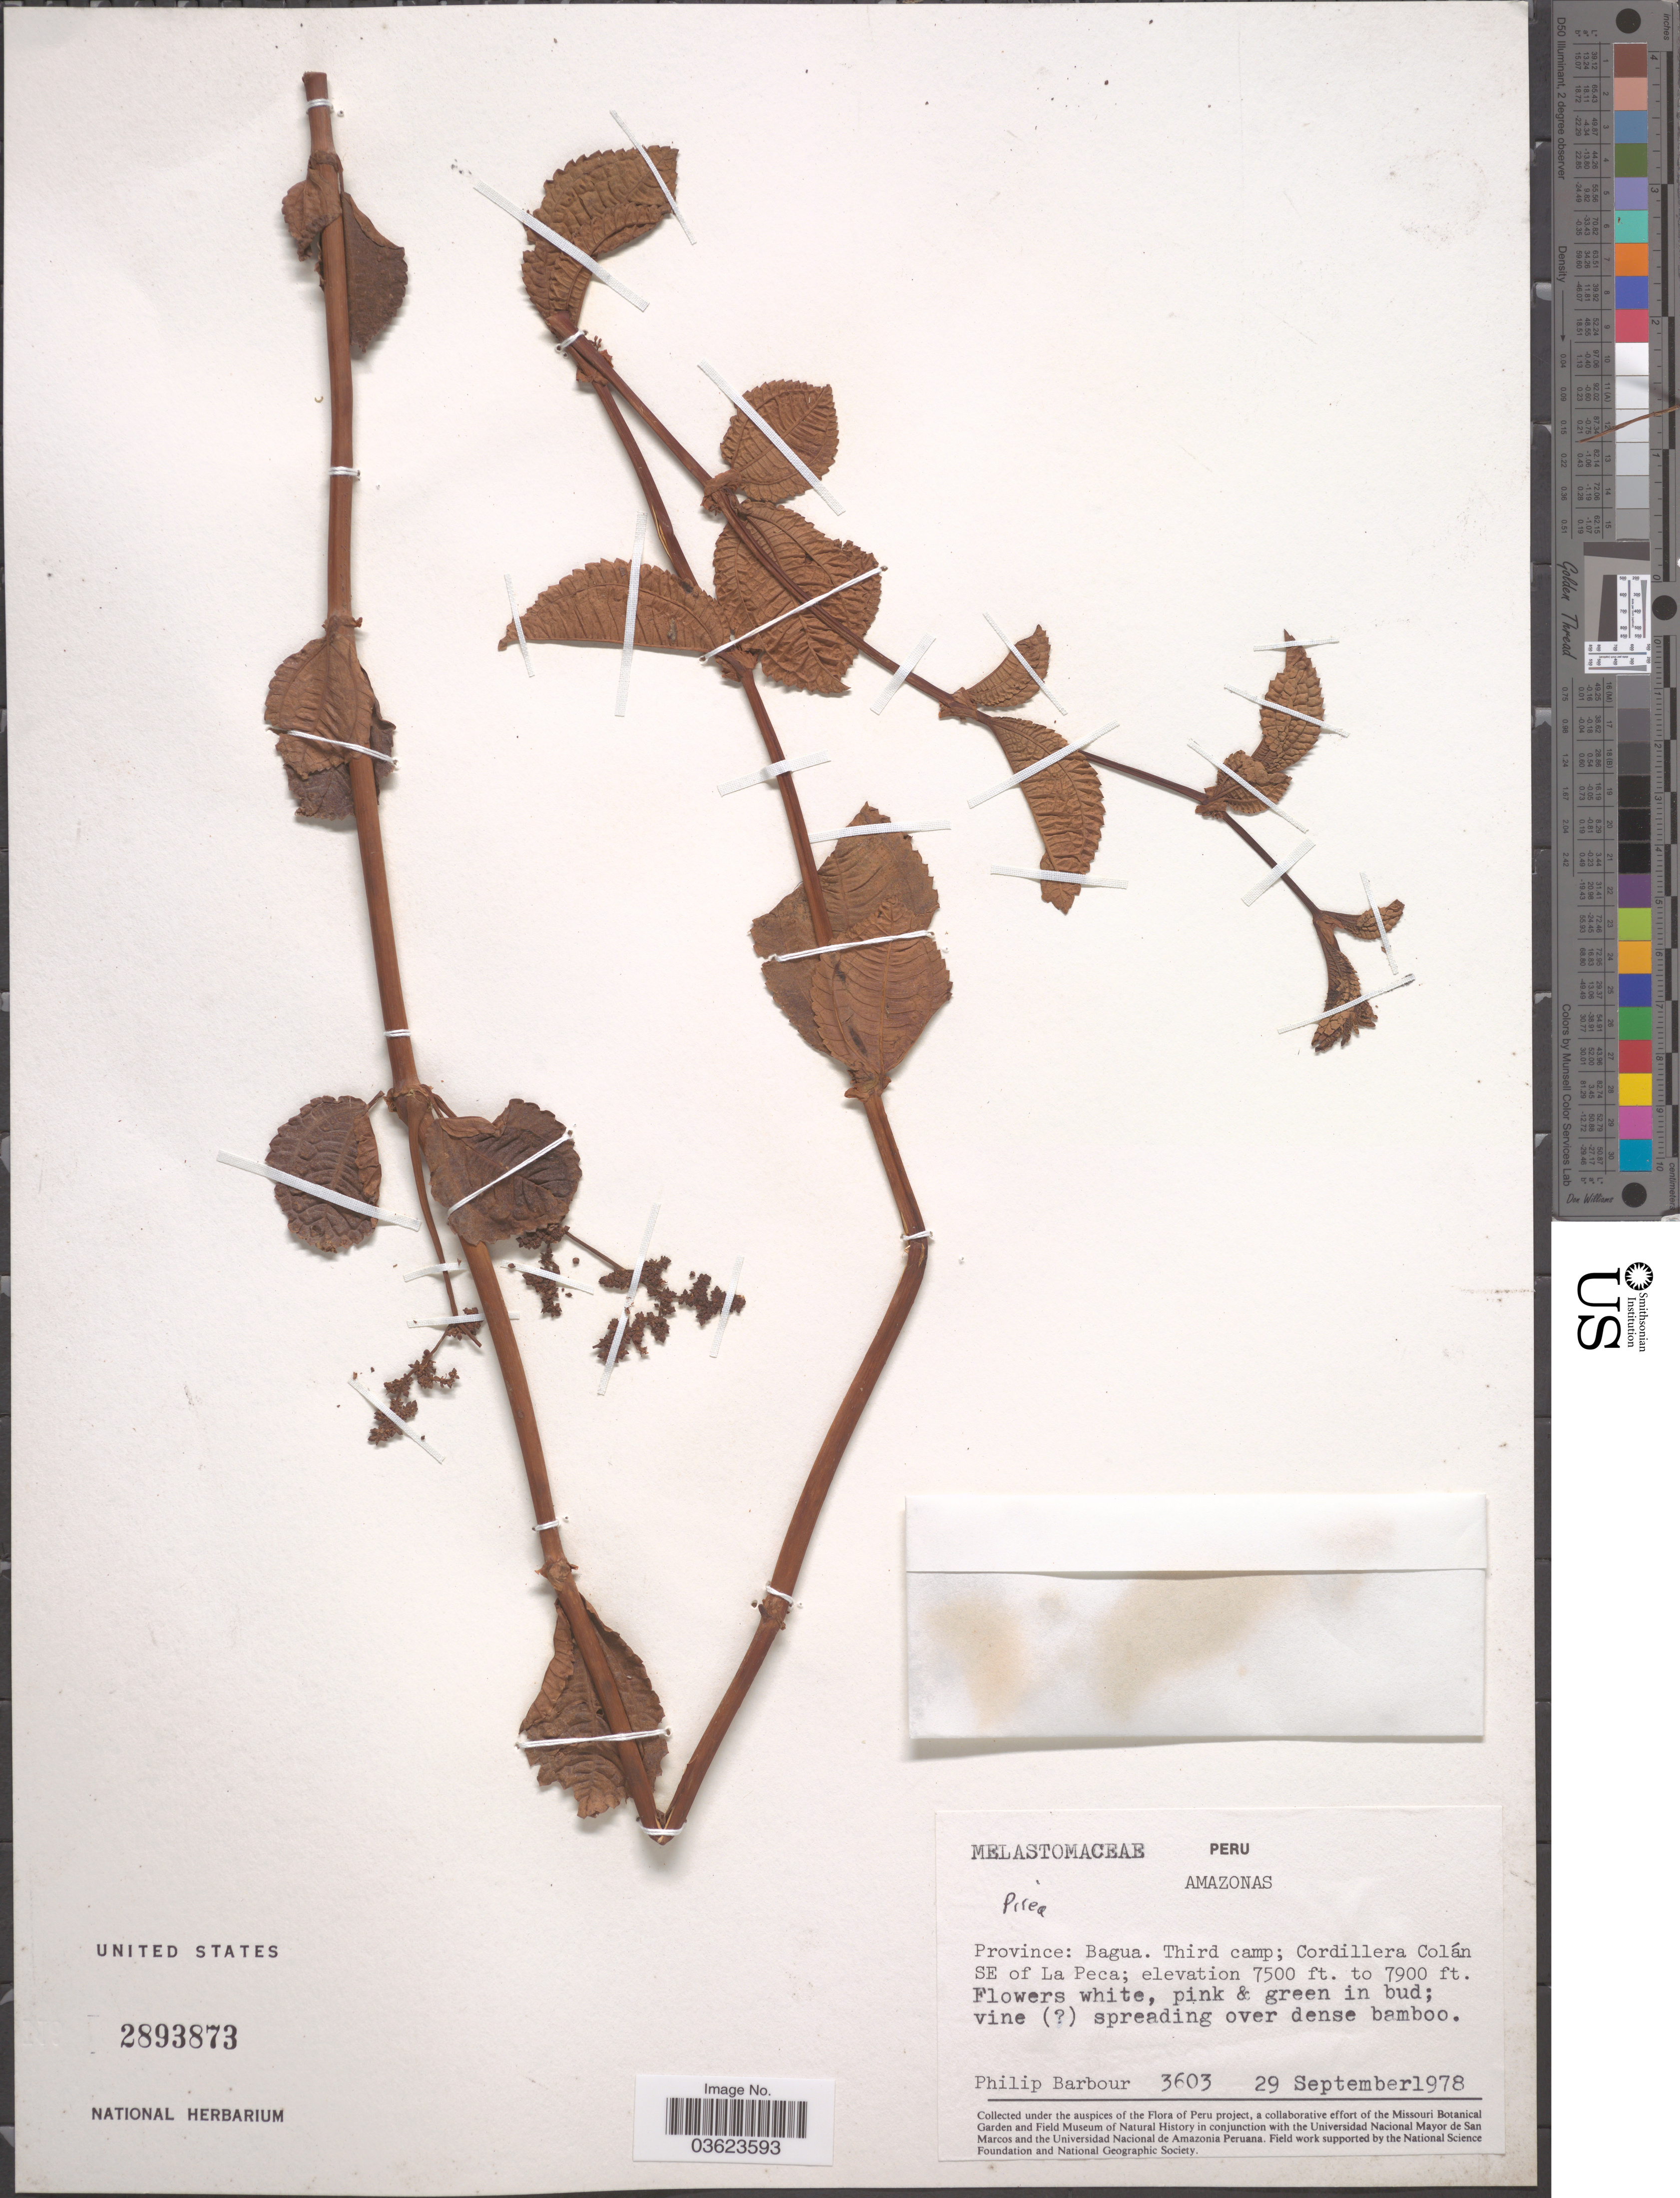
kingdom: Plantae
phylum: Tracheophyta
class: Magnoliopsida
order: Rosales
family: Urticaceae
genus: Pilea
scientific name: Pilea sp.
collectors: P. Barbour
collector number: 3603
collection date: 1978-09-29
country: Peru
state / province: Amazonas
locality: Province: Bagua. Third camp; Cordillera Colán SE of La Peca.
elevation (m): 2286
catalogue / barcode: US 2893873